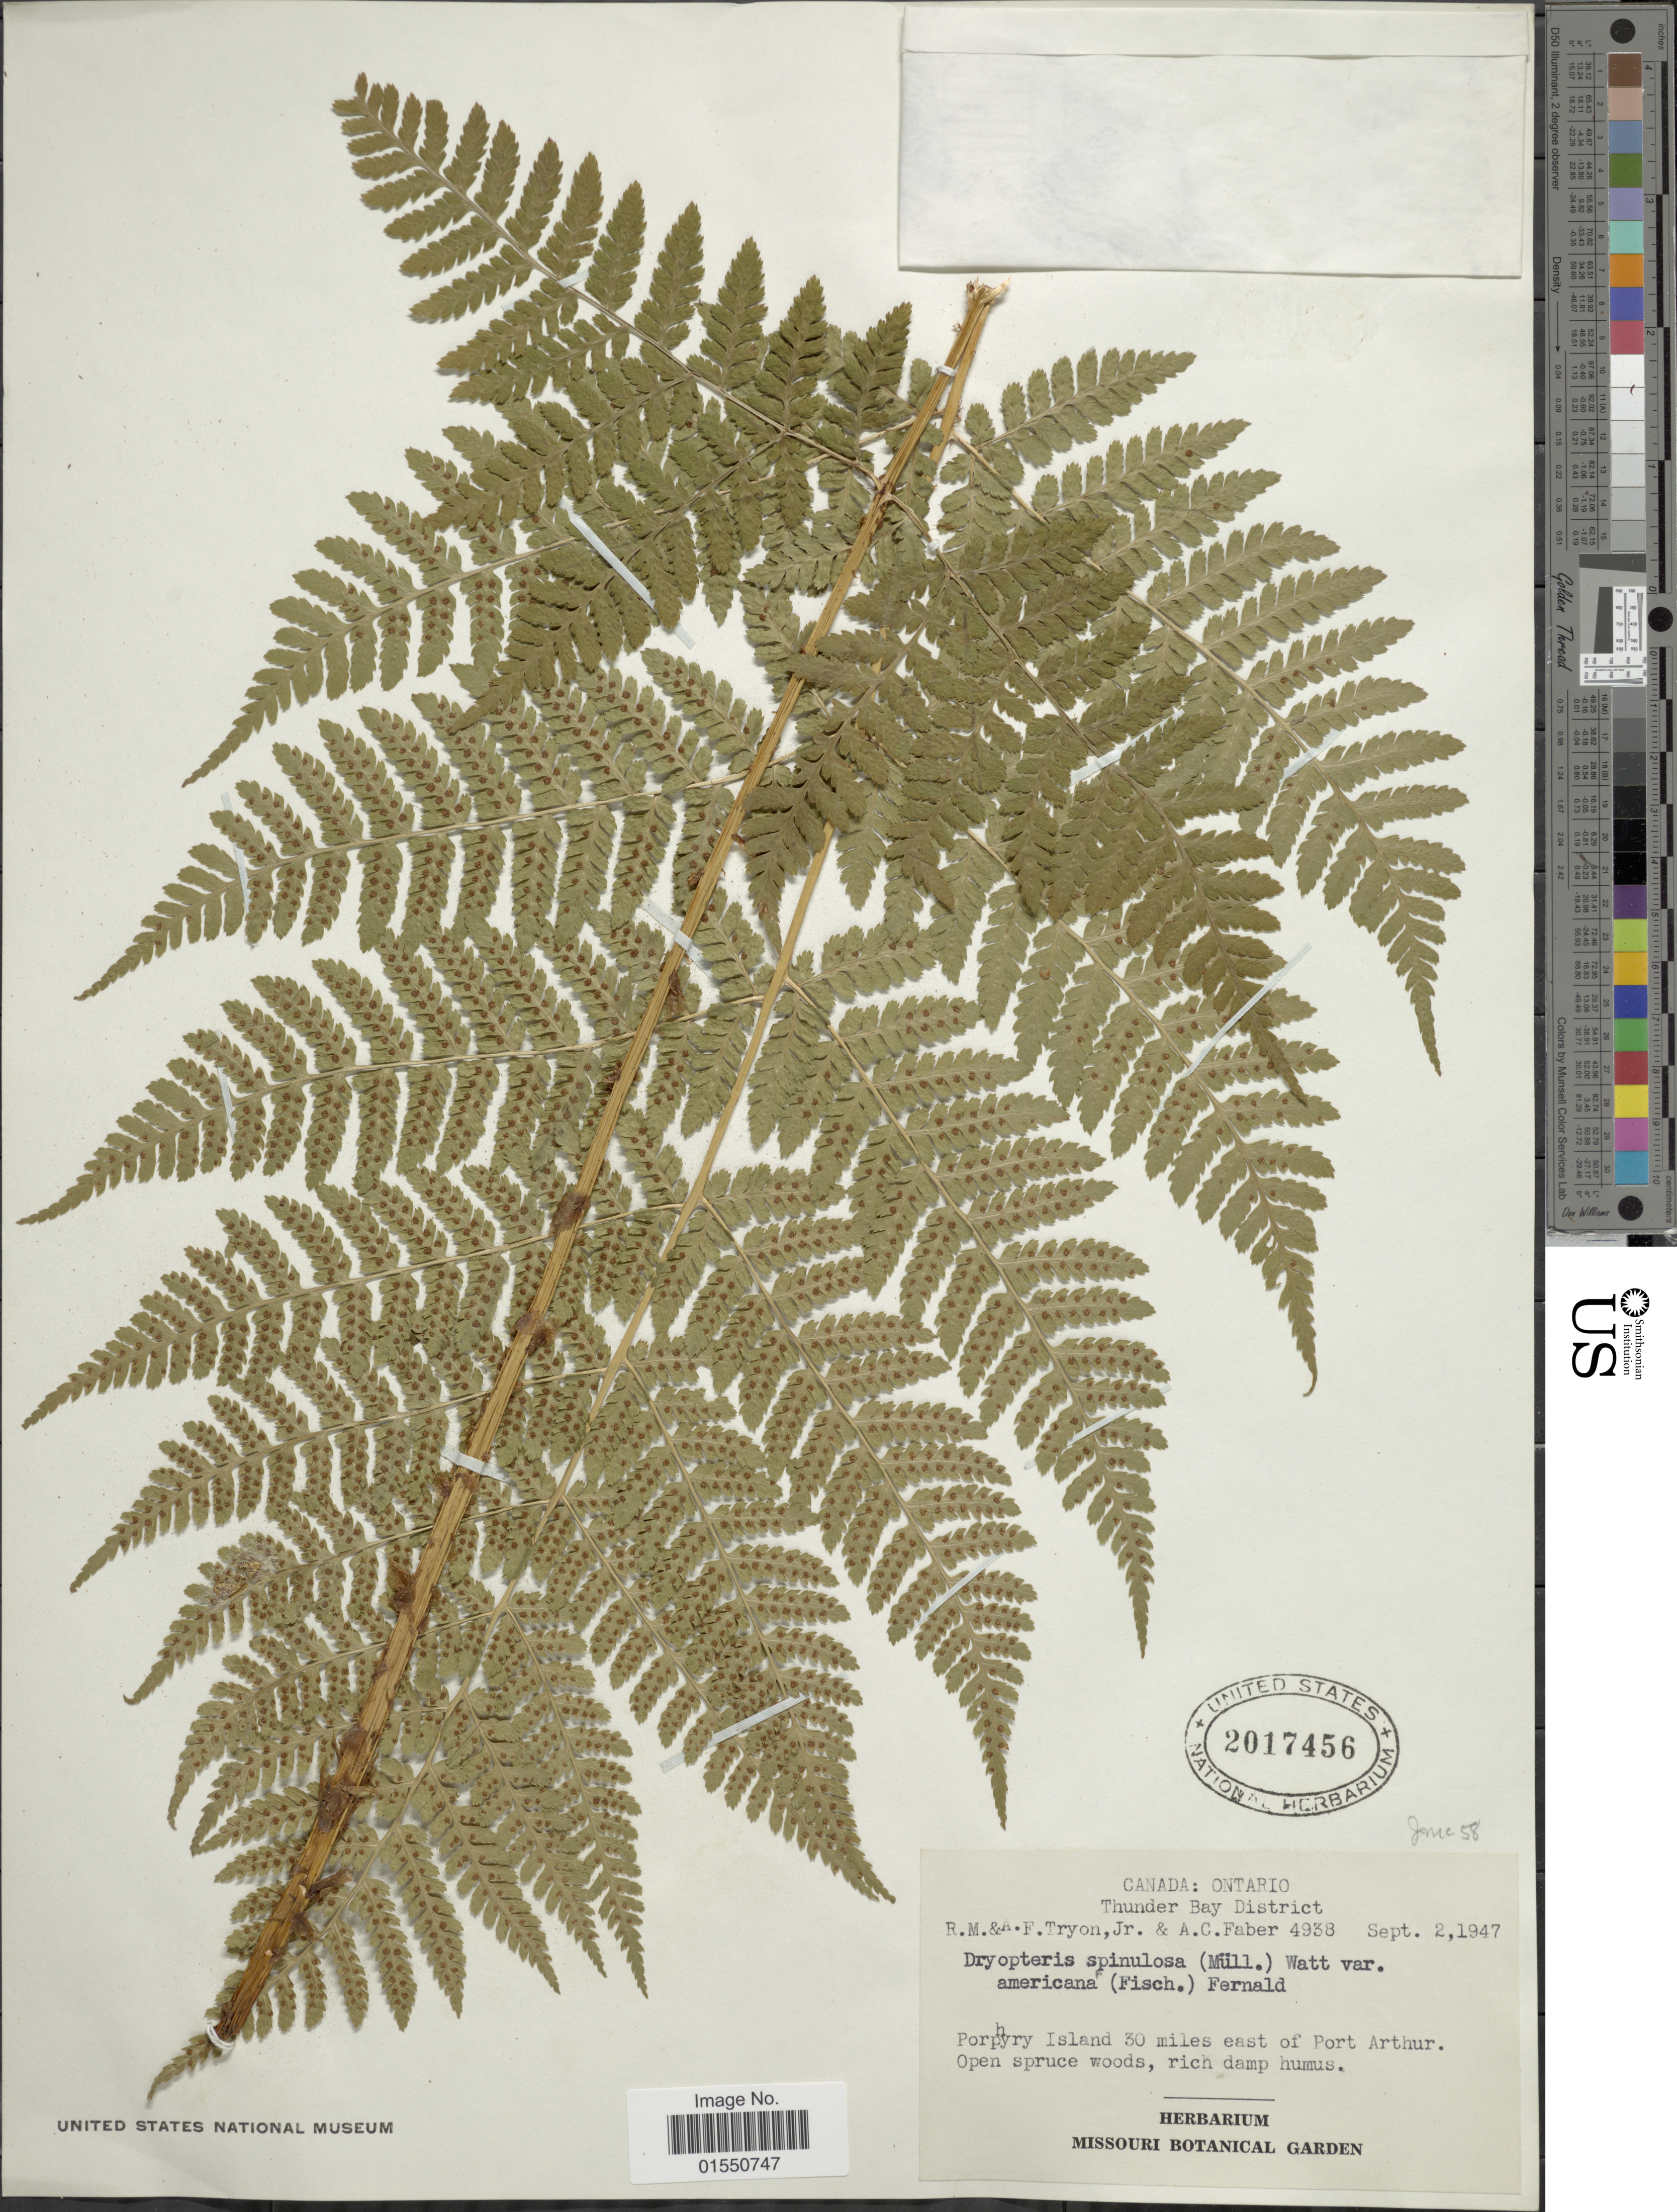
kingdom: Plantae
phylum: Tracheophyta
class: Polypodiopsida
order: Polypodiales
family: Dryopteridaceae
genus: Dryopteris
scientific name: Dryopteris expansa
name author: (C. Presl) Fraser-Jenk. & Jermy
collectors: R. M. Tryon, A. F. Tryon & A. Faber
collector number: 4938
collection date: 1947-09-02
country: Canada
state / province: Ontario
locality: Porphyry Island 30 miles east of Port Arthur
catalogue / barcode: US 2017456